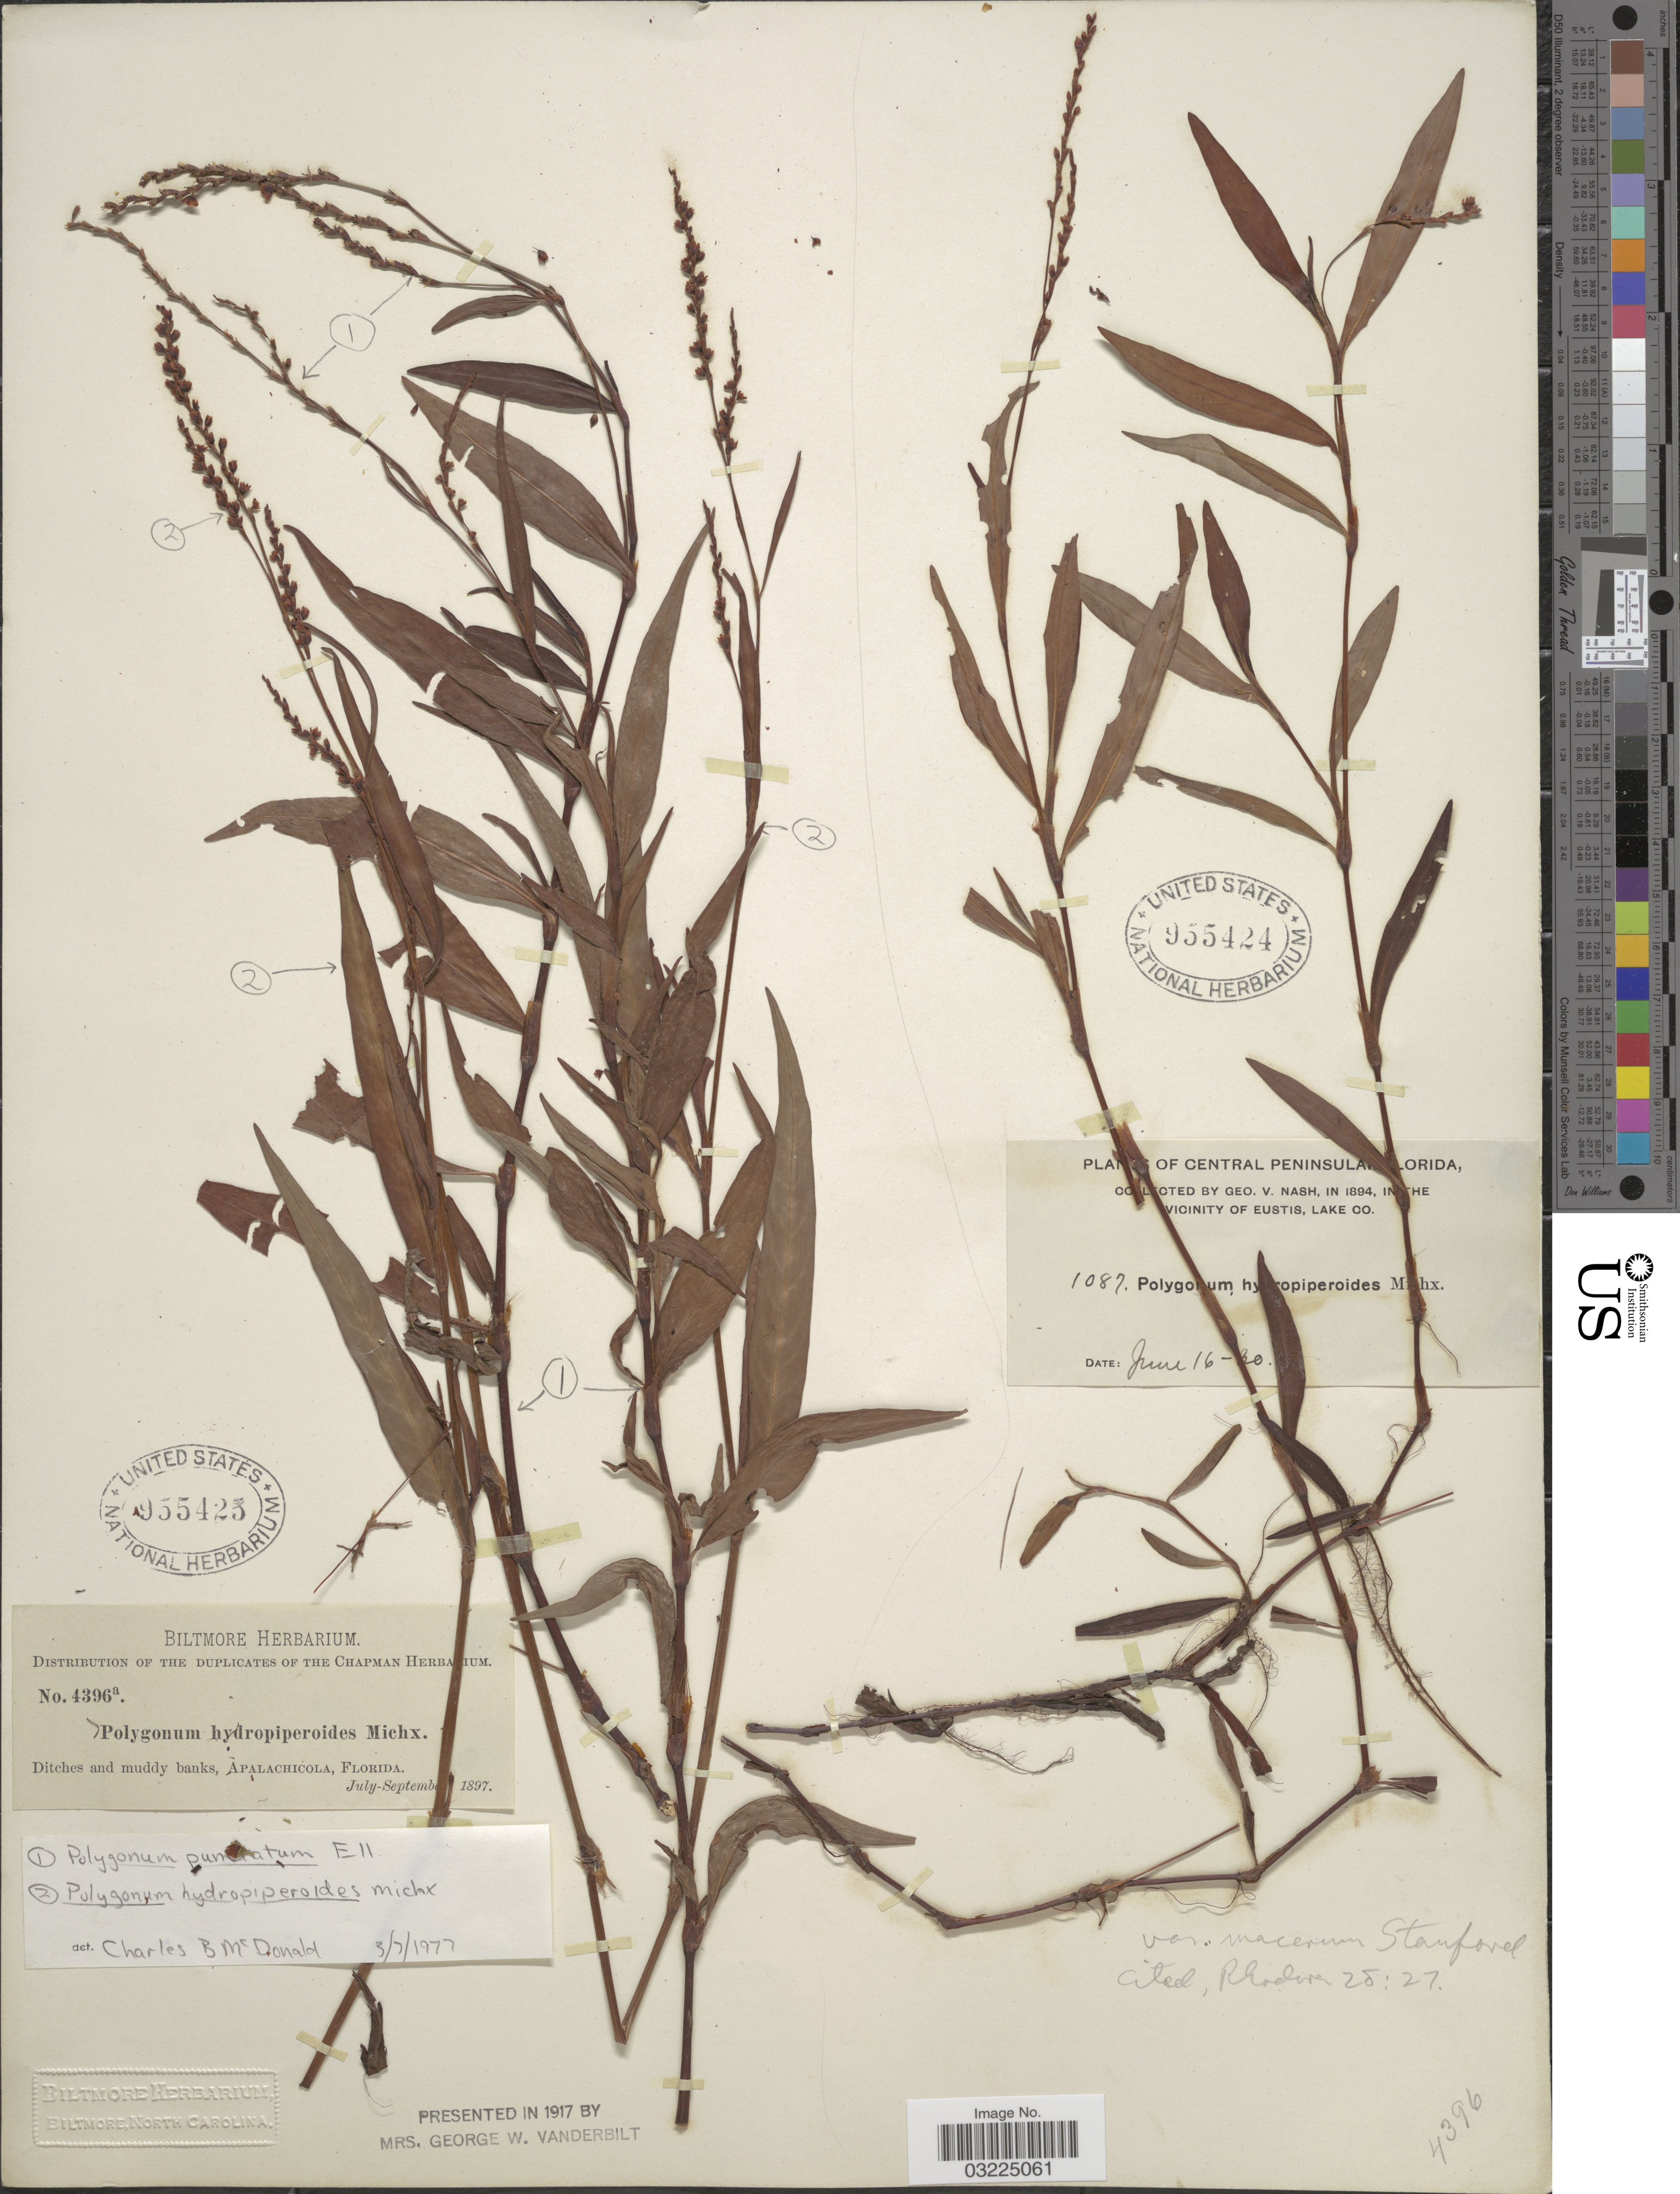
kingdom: Plantae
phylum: Tracheophyta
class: Magnoliopsida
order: Caryophyllales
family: Polygonaceae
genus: Persicaria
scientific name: Persicaria pensylvanica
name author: (L.) M. Gómez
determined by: Atha, D. E.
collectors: ex herb. Biltmore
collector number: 4396a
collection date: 1897-07/1897-09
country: United States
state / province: Florida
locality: Apalachicola.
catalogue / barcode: US 955425